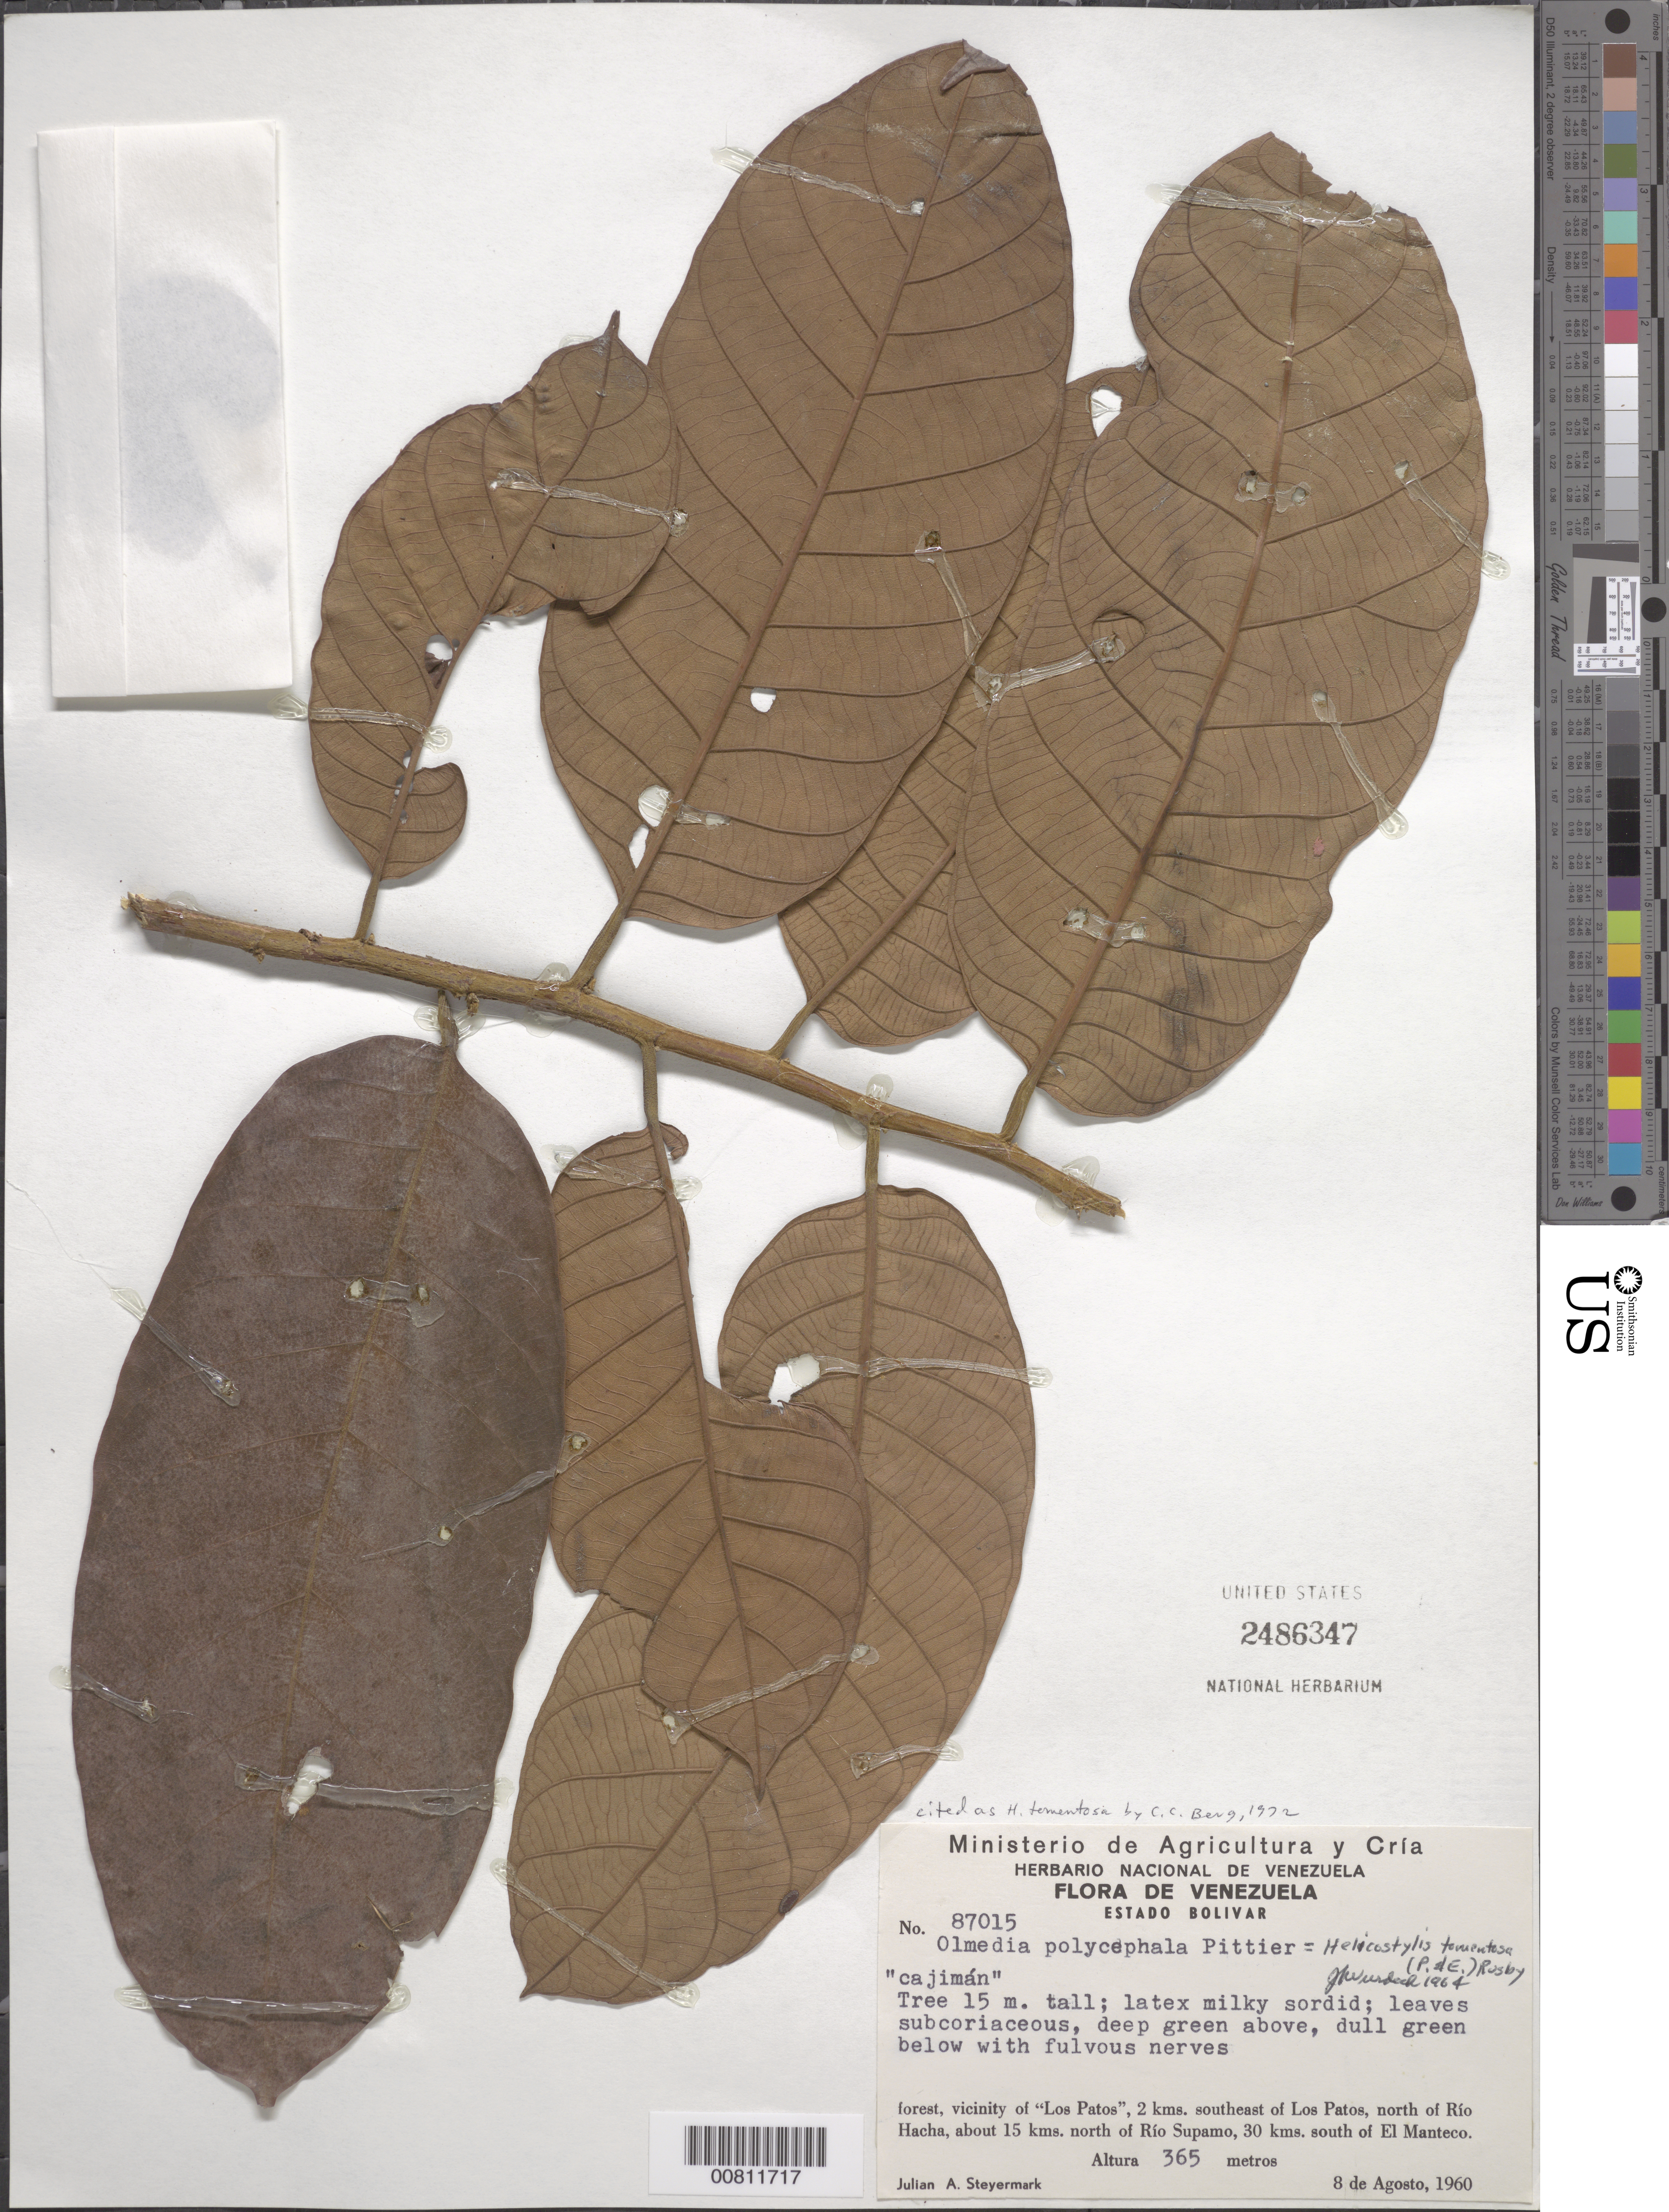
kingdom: Plantae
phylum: Tracheophyta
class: Magnoliopsida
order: Rosales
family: Moraceae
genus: Helicostylis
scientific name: Helicostylis tomentosa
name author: (Poepp. & Endl.) Rusby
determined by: Wurdack, John J., (US), US (UNITED STATES)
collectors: J. Steyermark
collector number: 87015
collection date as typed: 8-Aug-60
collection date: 1960-08-08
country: Venezuela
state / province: Bolívar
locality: Los Patos, 2 km SE of; 15 km N of Río Hacha; 22 km N of Río Supamo; 30 km S of El Manteco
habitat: Forest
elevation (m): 366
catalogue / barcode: US 2486347